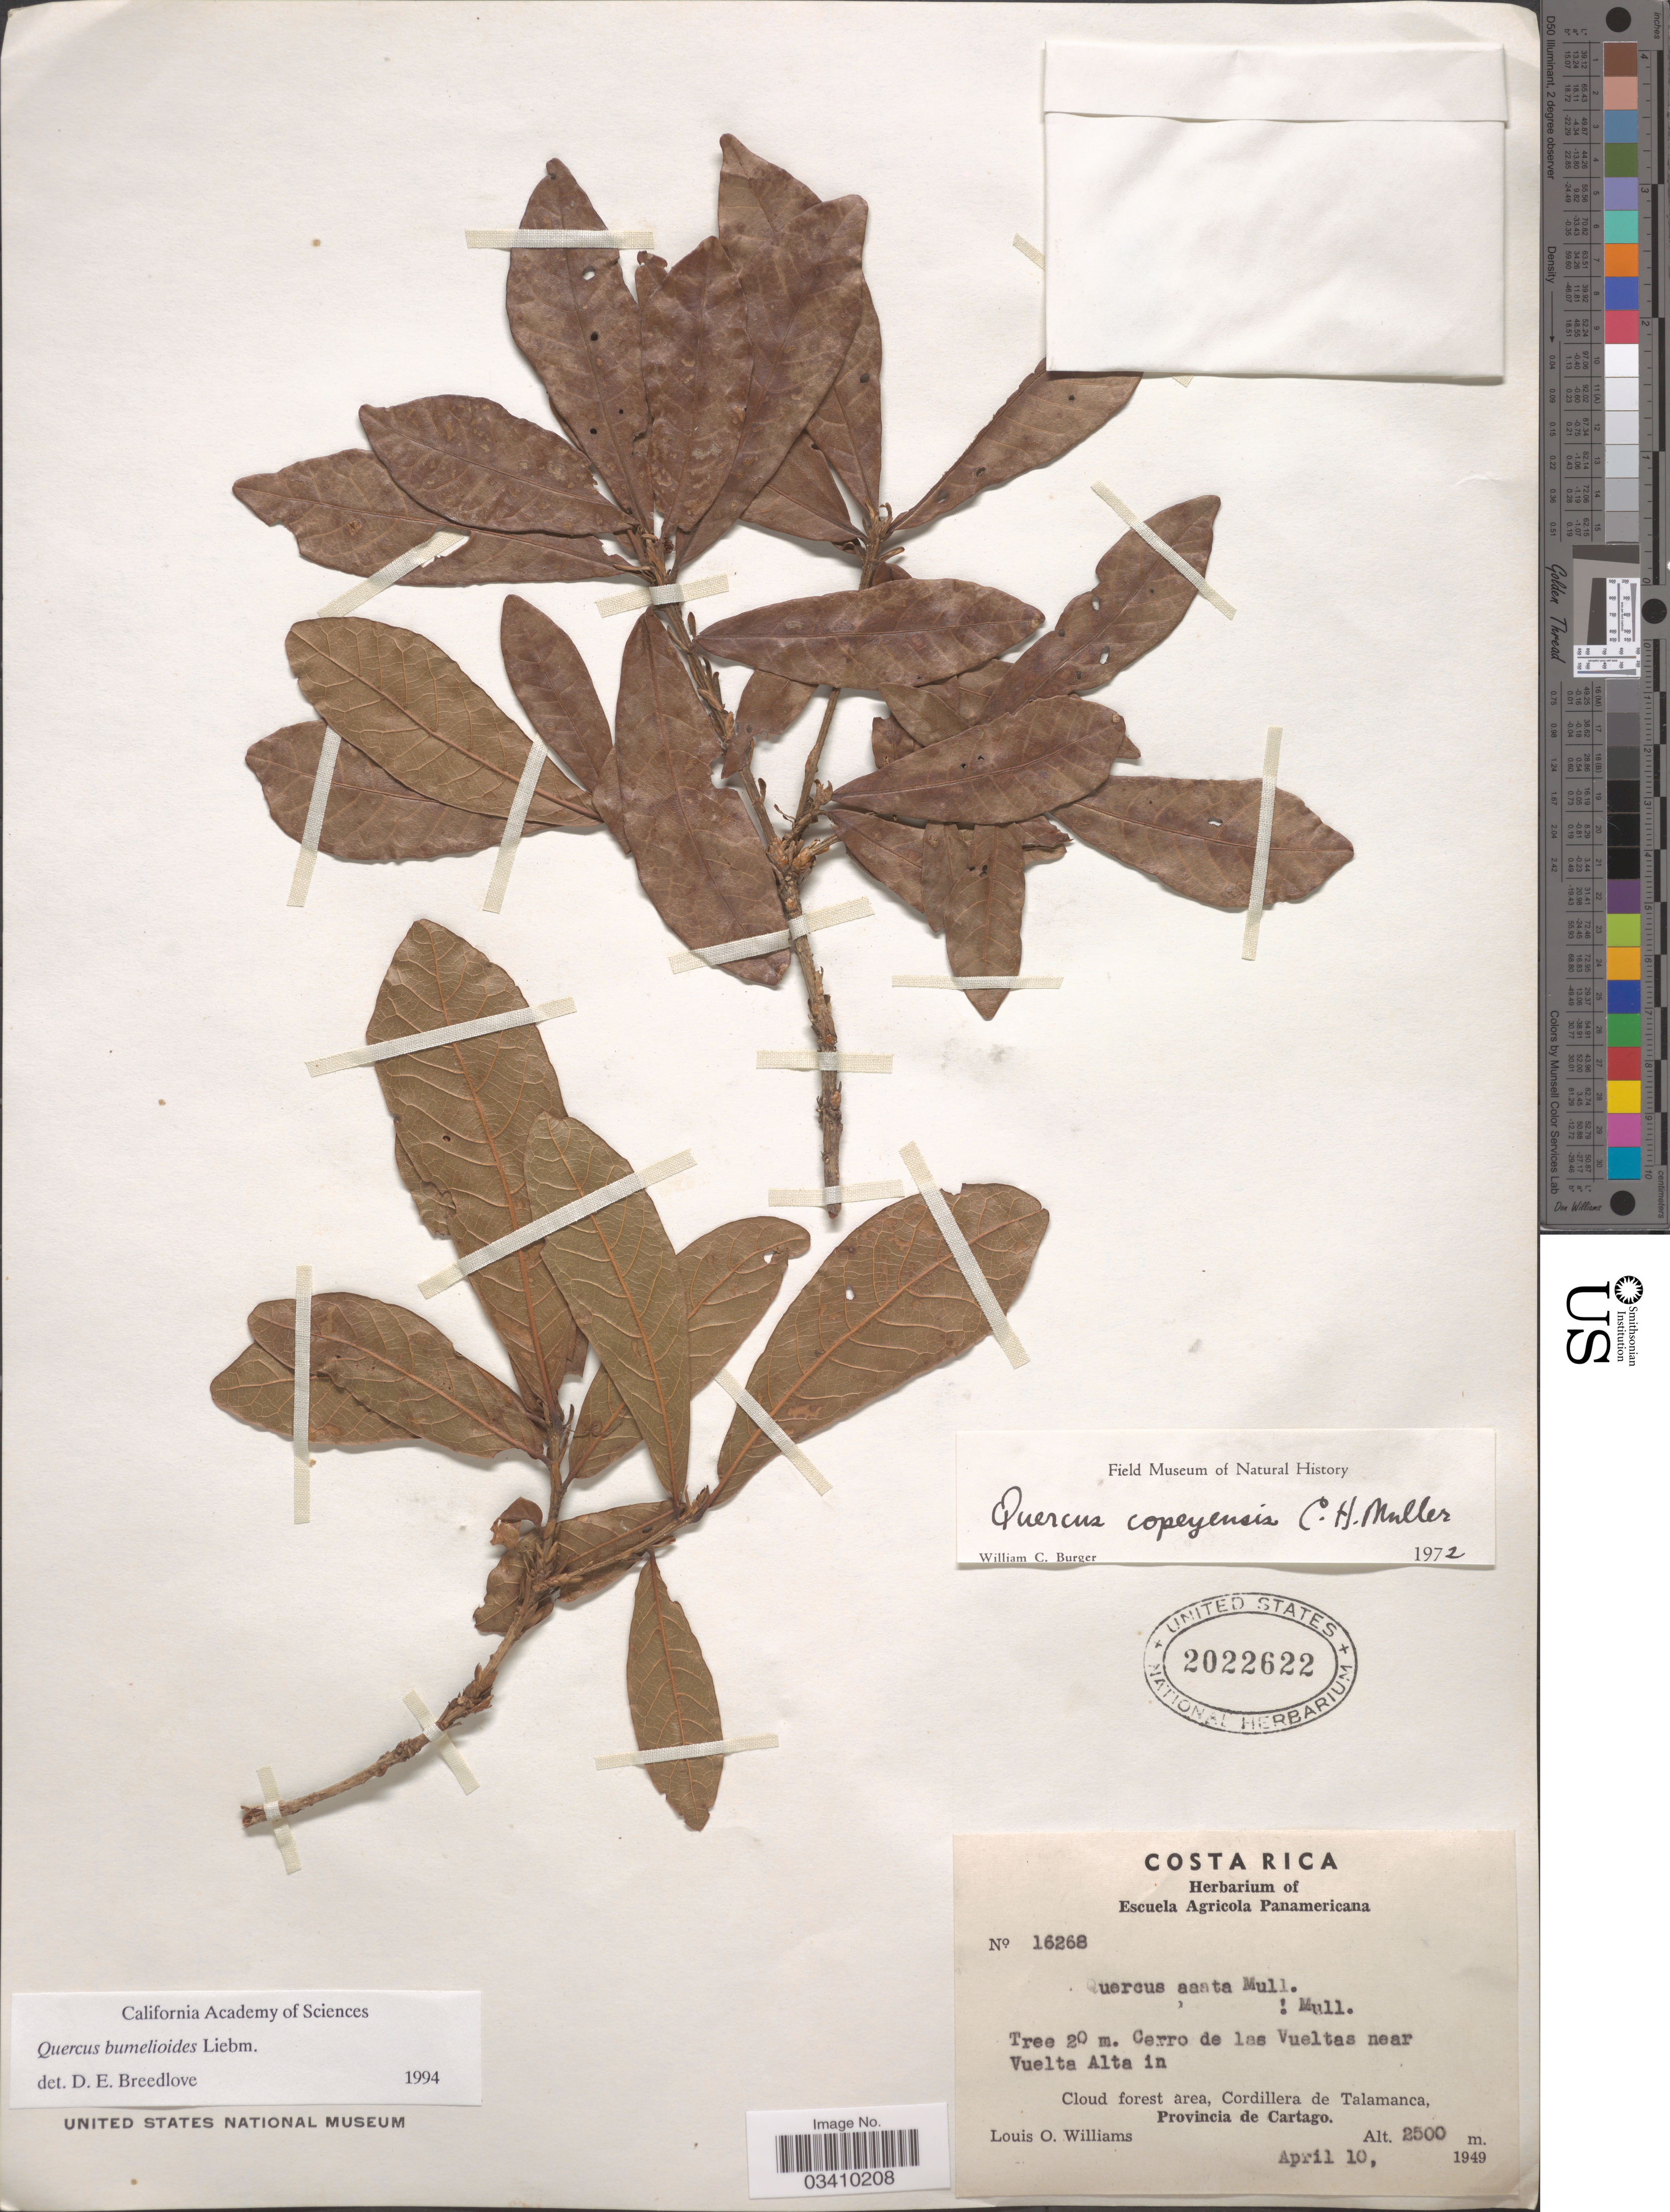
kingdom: Plantae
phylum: Tracheophyta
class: Magnoliopsida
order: Fagales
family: Fagaceae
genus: Quercus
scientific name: Quercus bumelioides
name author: Liebm.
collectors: L. O. Williams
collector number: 16268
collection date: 1949-04-10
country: Costa Rica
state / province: Cartago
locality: Cerro de las Vueltas near Vuelta Alta in Cloud forest area, Cordillera de Talamanca.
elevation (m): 2500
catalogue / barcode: US 2022622